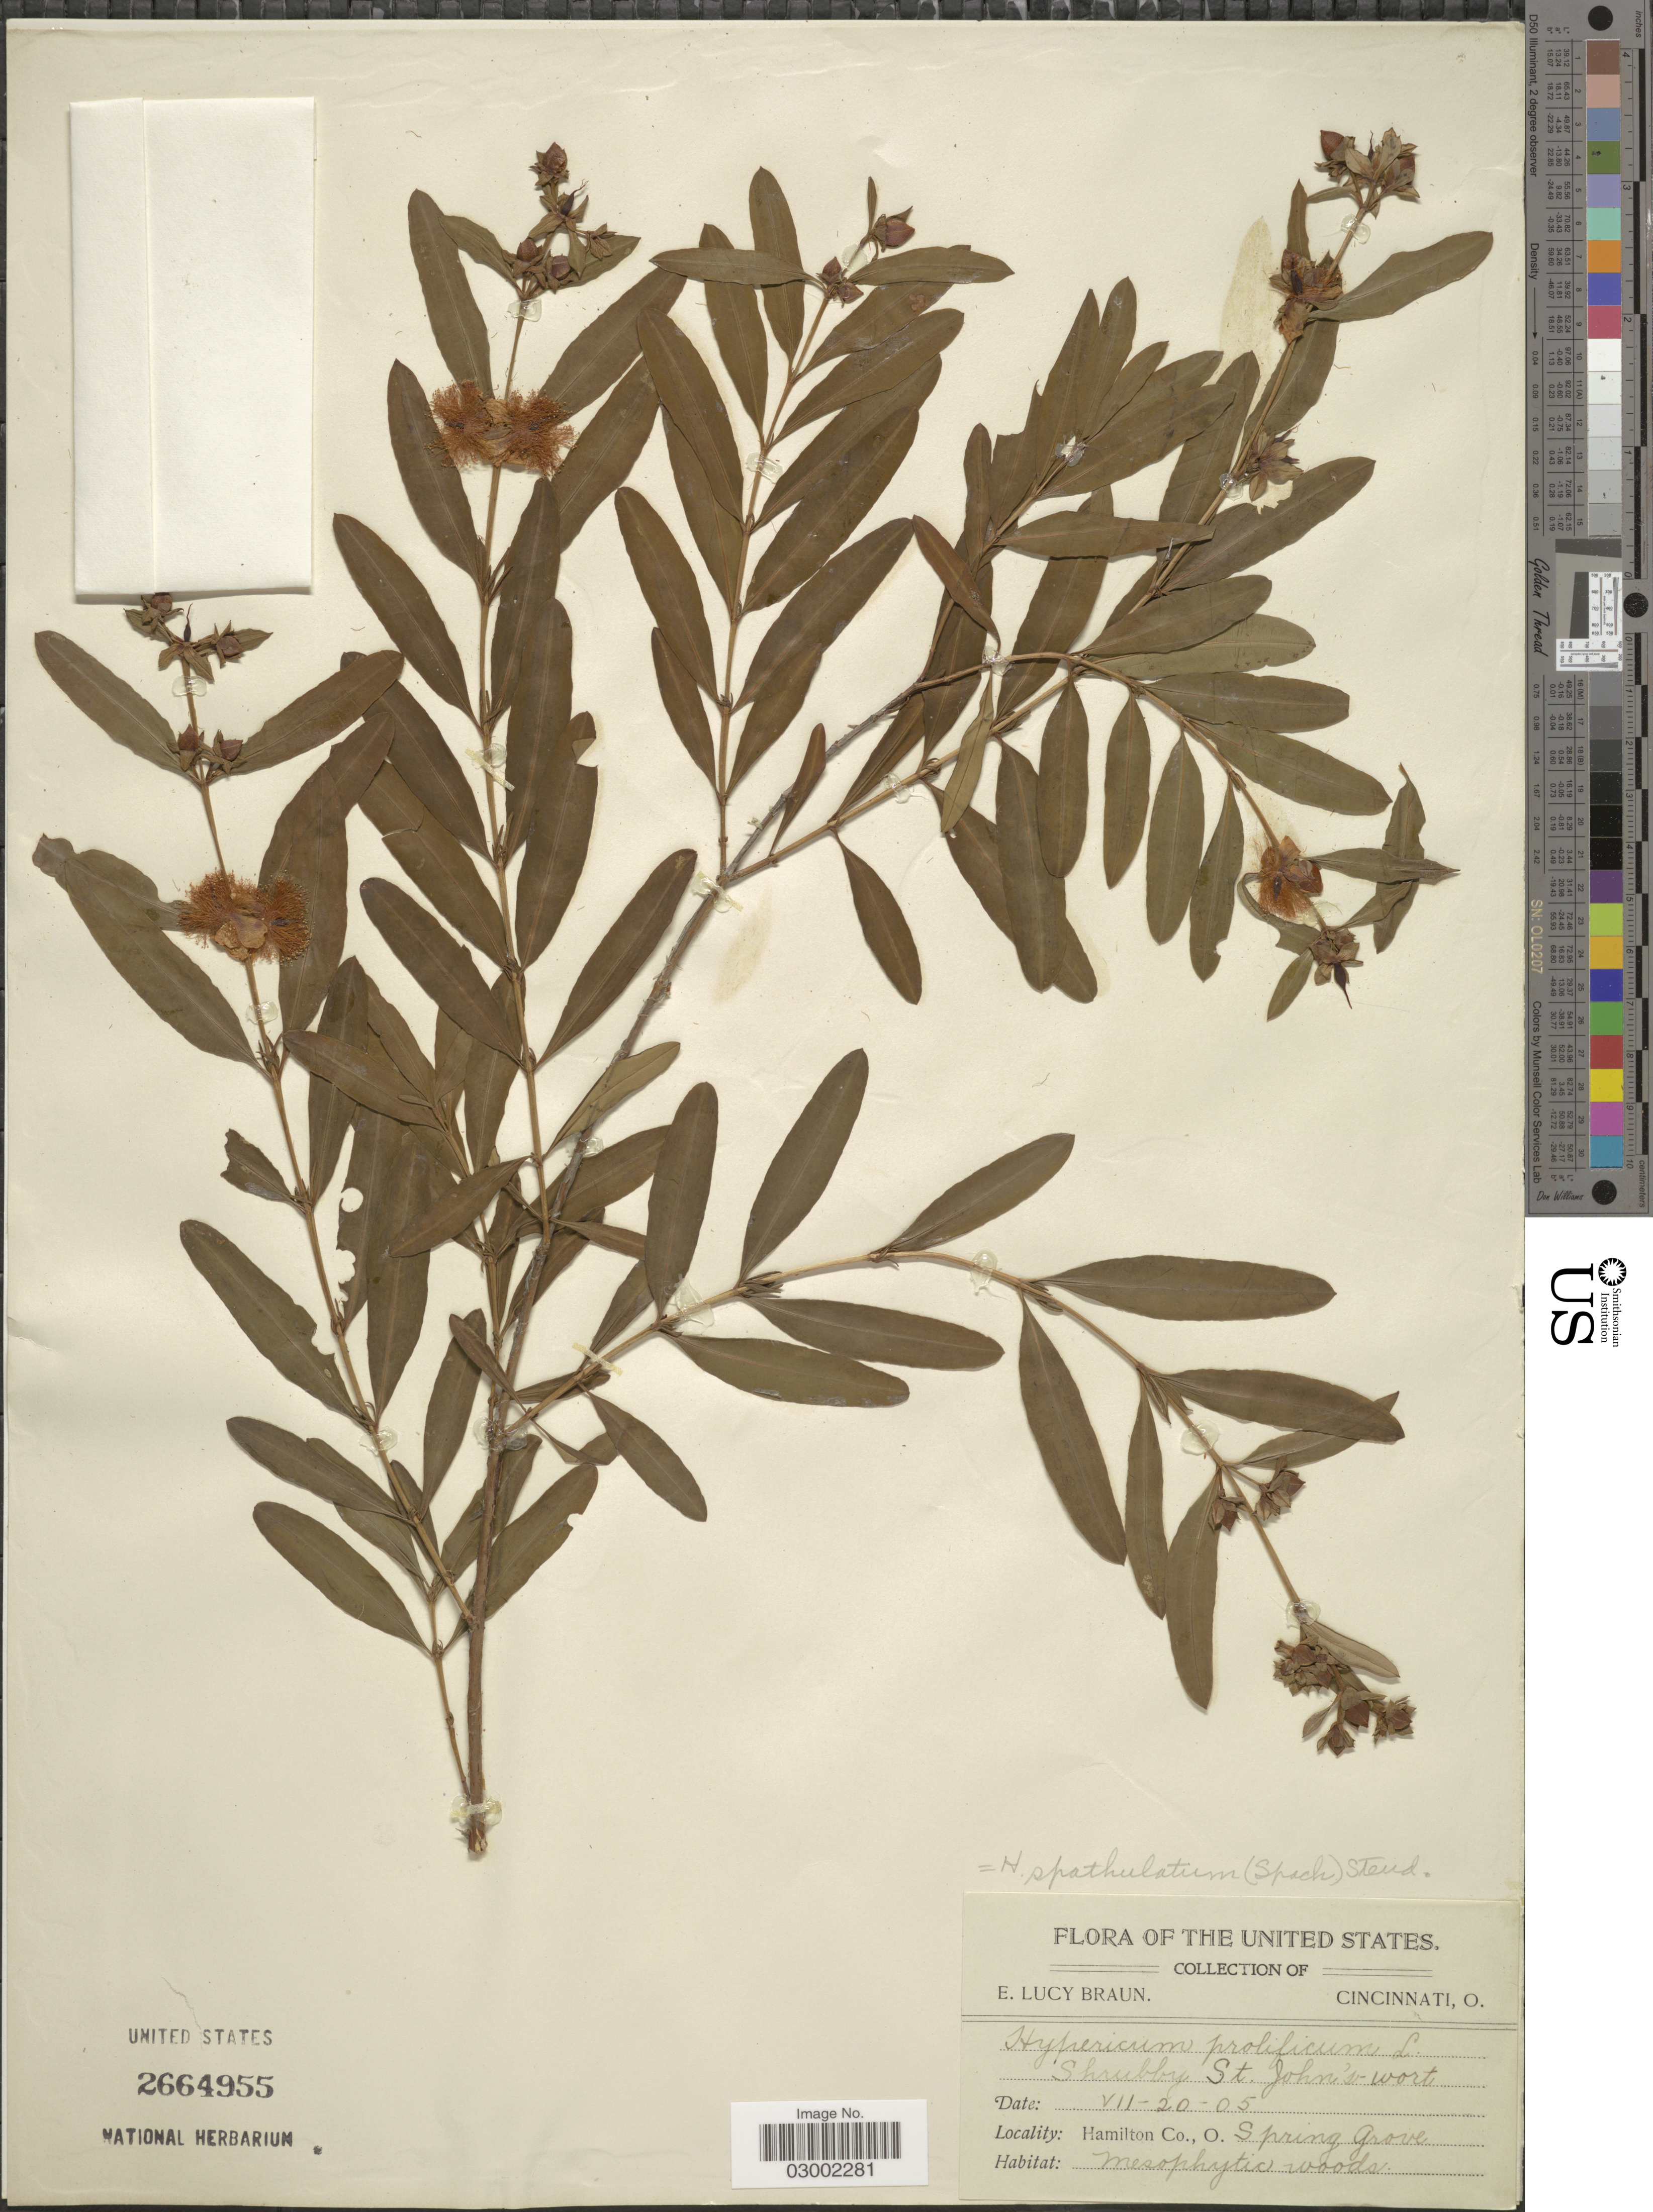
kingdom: Plantae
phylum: Tracheophyta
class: Magnoliopsida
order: Malpighiales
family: Hypericaceae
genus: Hypericum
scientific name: Hypericum prolificum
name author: L.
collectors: E. L. Braun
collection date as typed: Transcribed d/m/y: 20/7/5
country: United States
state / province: Ohio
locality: Hamilton Co., O. Spring Grove.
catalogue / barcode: US 2664955